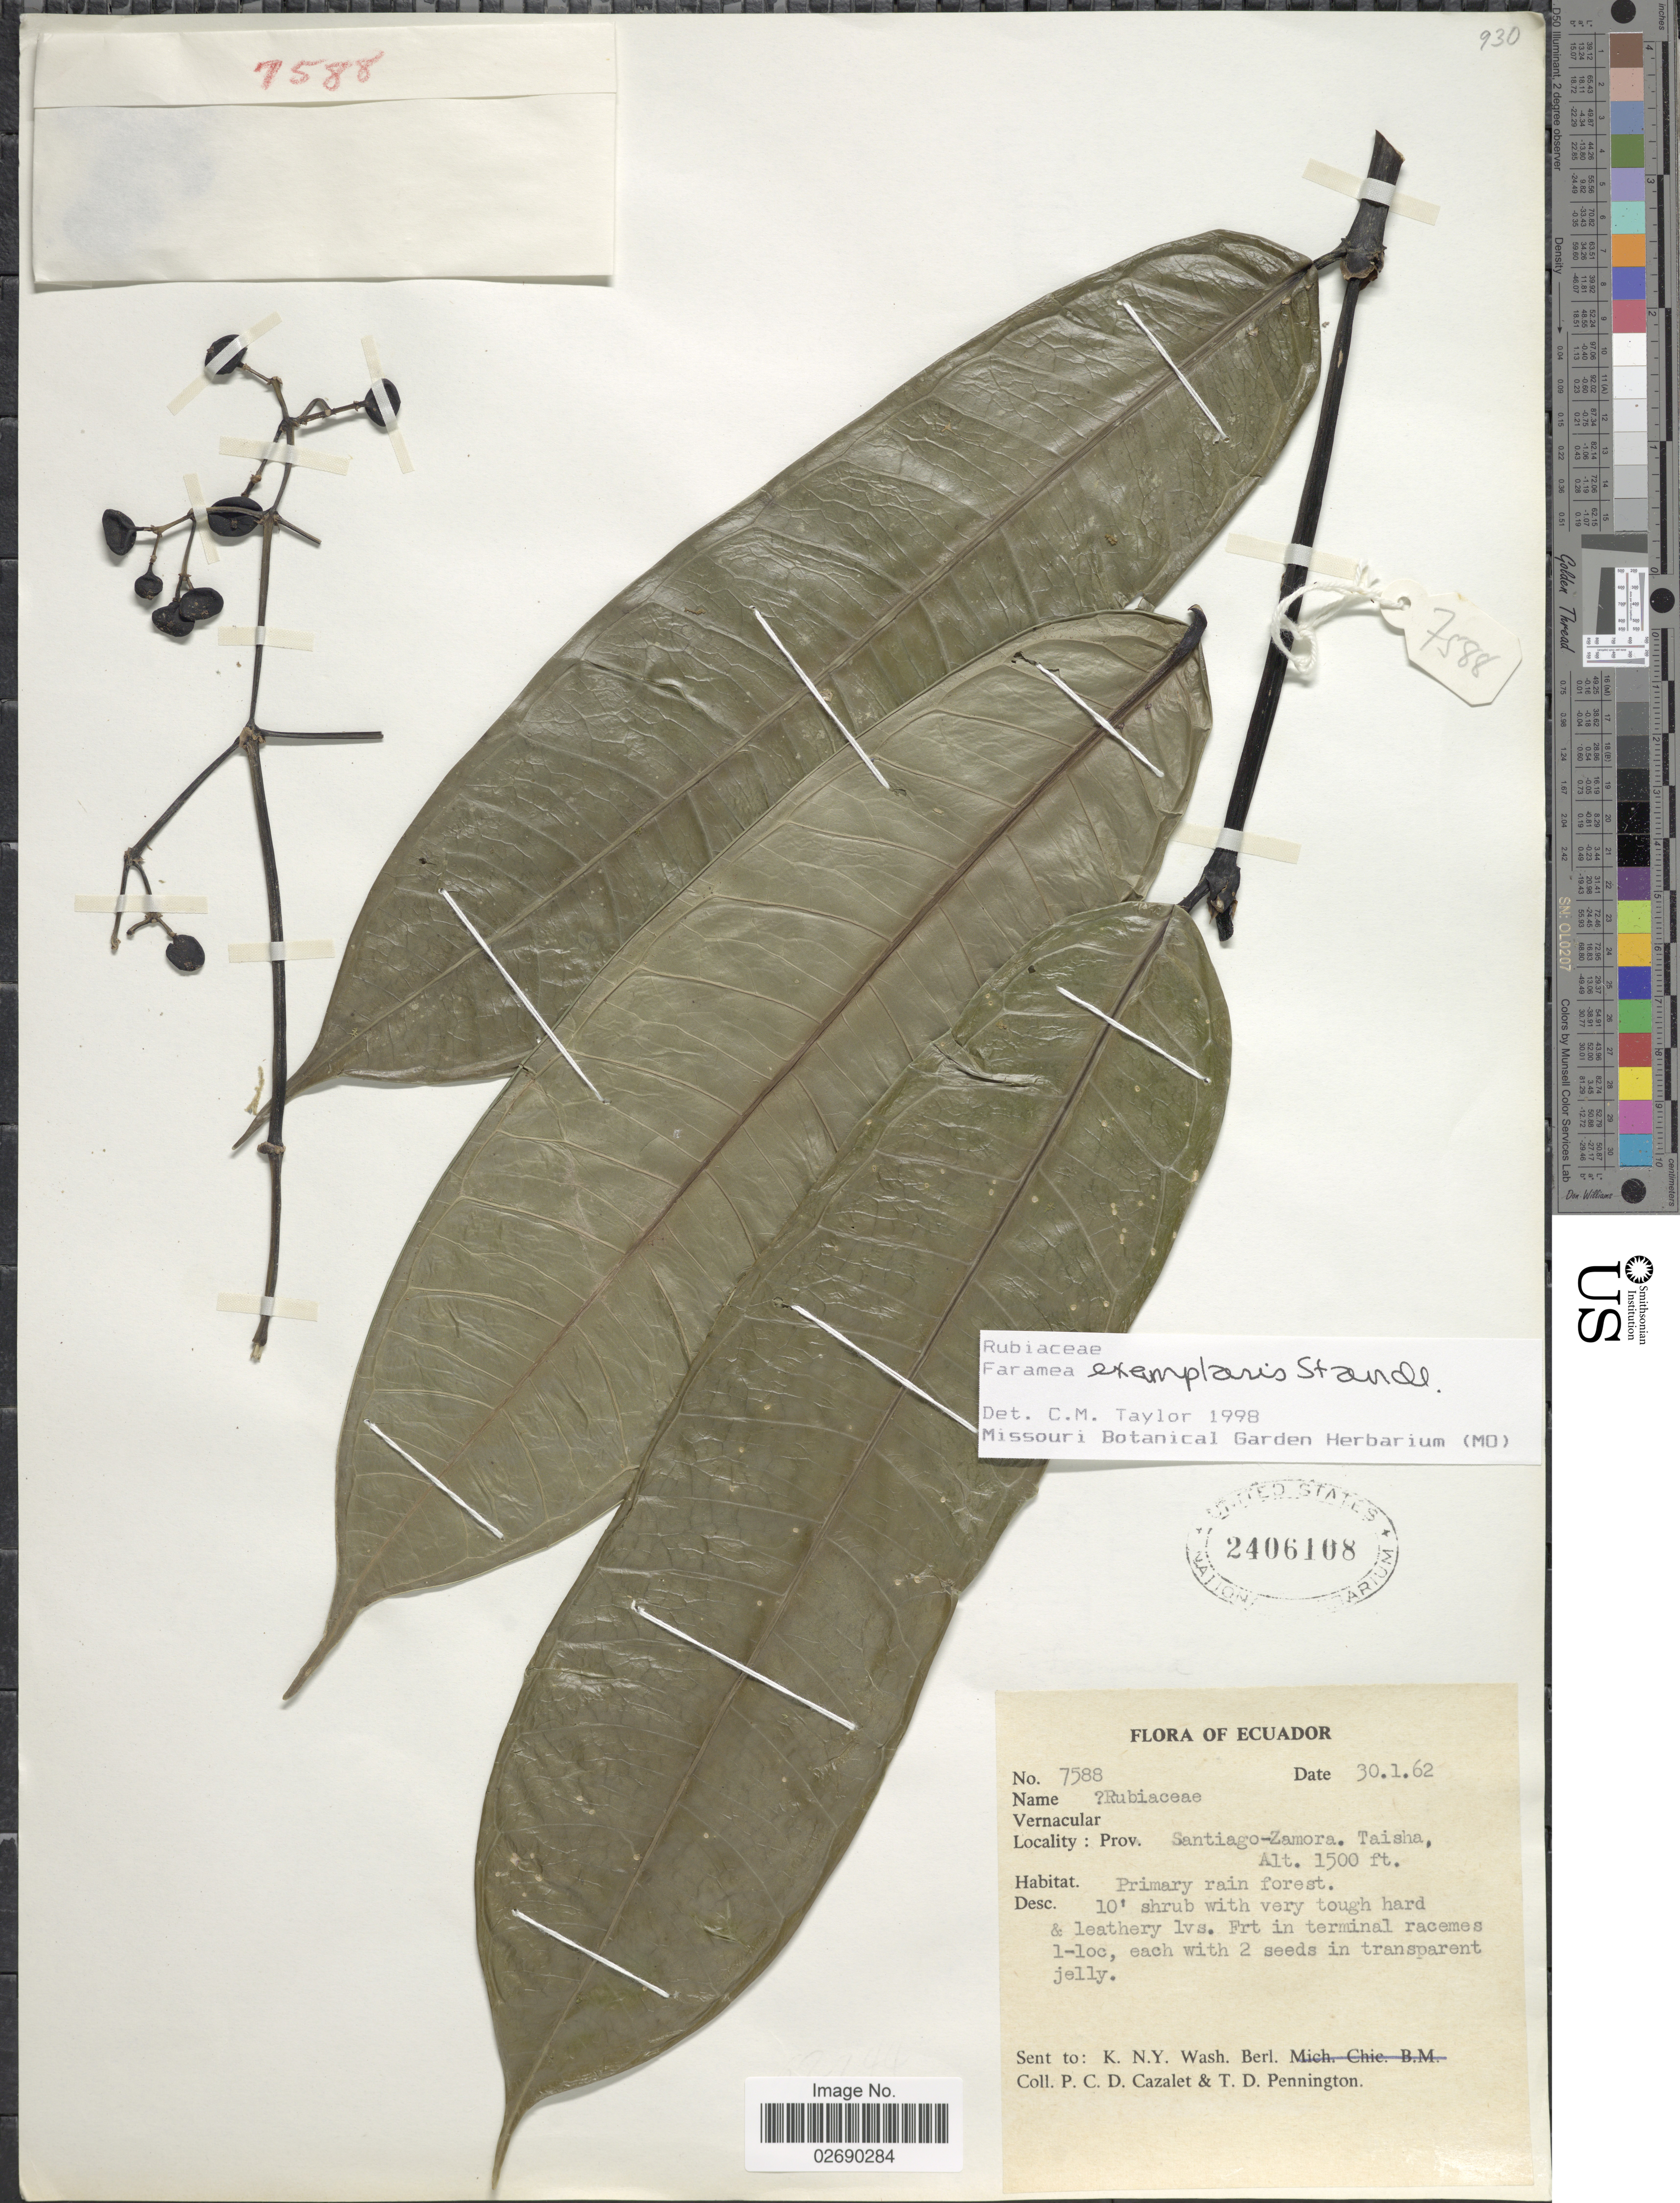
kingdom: Plantae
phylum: Tracheophyta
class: Magnoliopsida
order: Gentianales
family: Rubiaceae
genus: Faramea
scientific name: Faramea exemplaris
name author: Standl.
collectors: P. C. D. Cazalet & T. D. Pennington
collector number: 7588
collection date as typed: Transcribed d/m/y: 30/1/62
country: Ecuador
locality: Prov. Santiago-Zamora. Taisha. Prmary rain forest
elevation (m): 457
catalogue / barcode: US 2406108